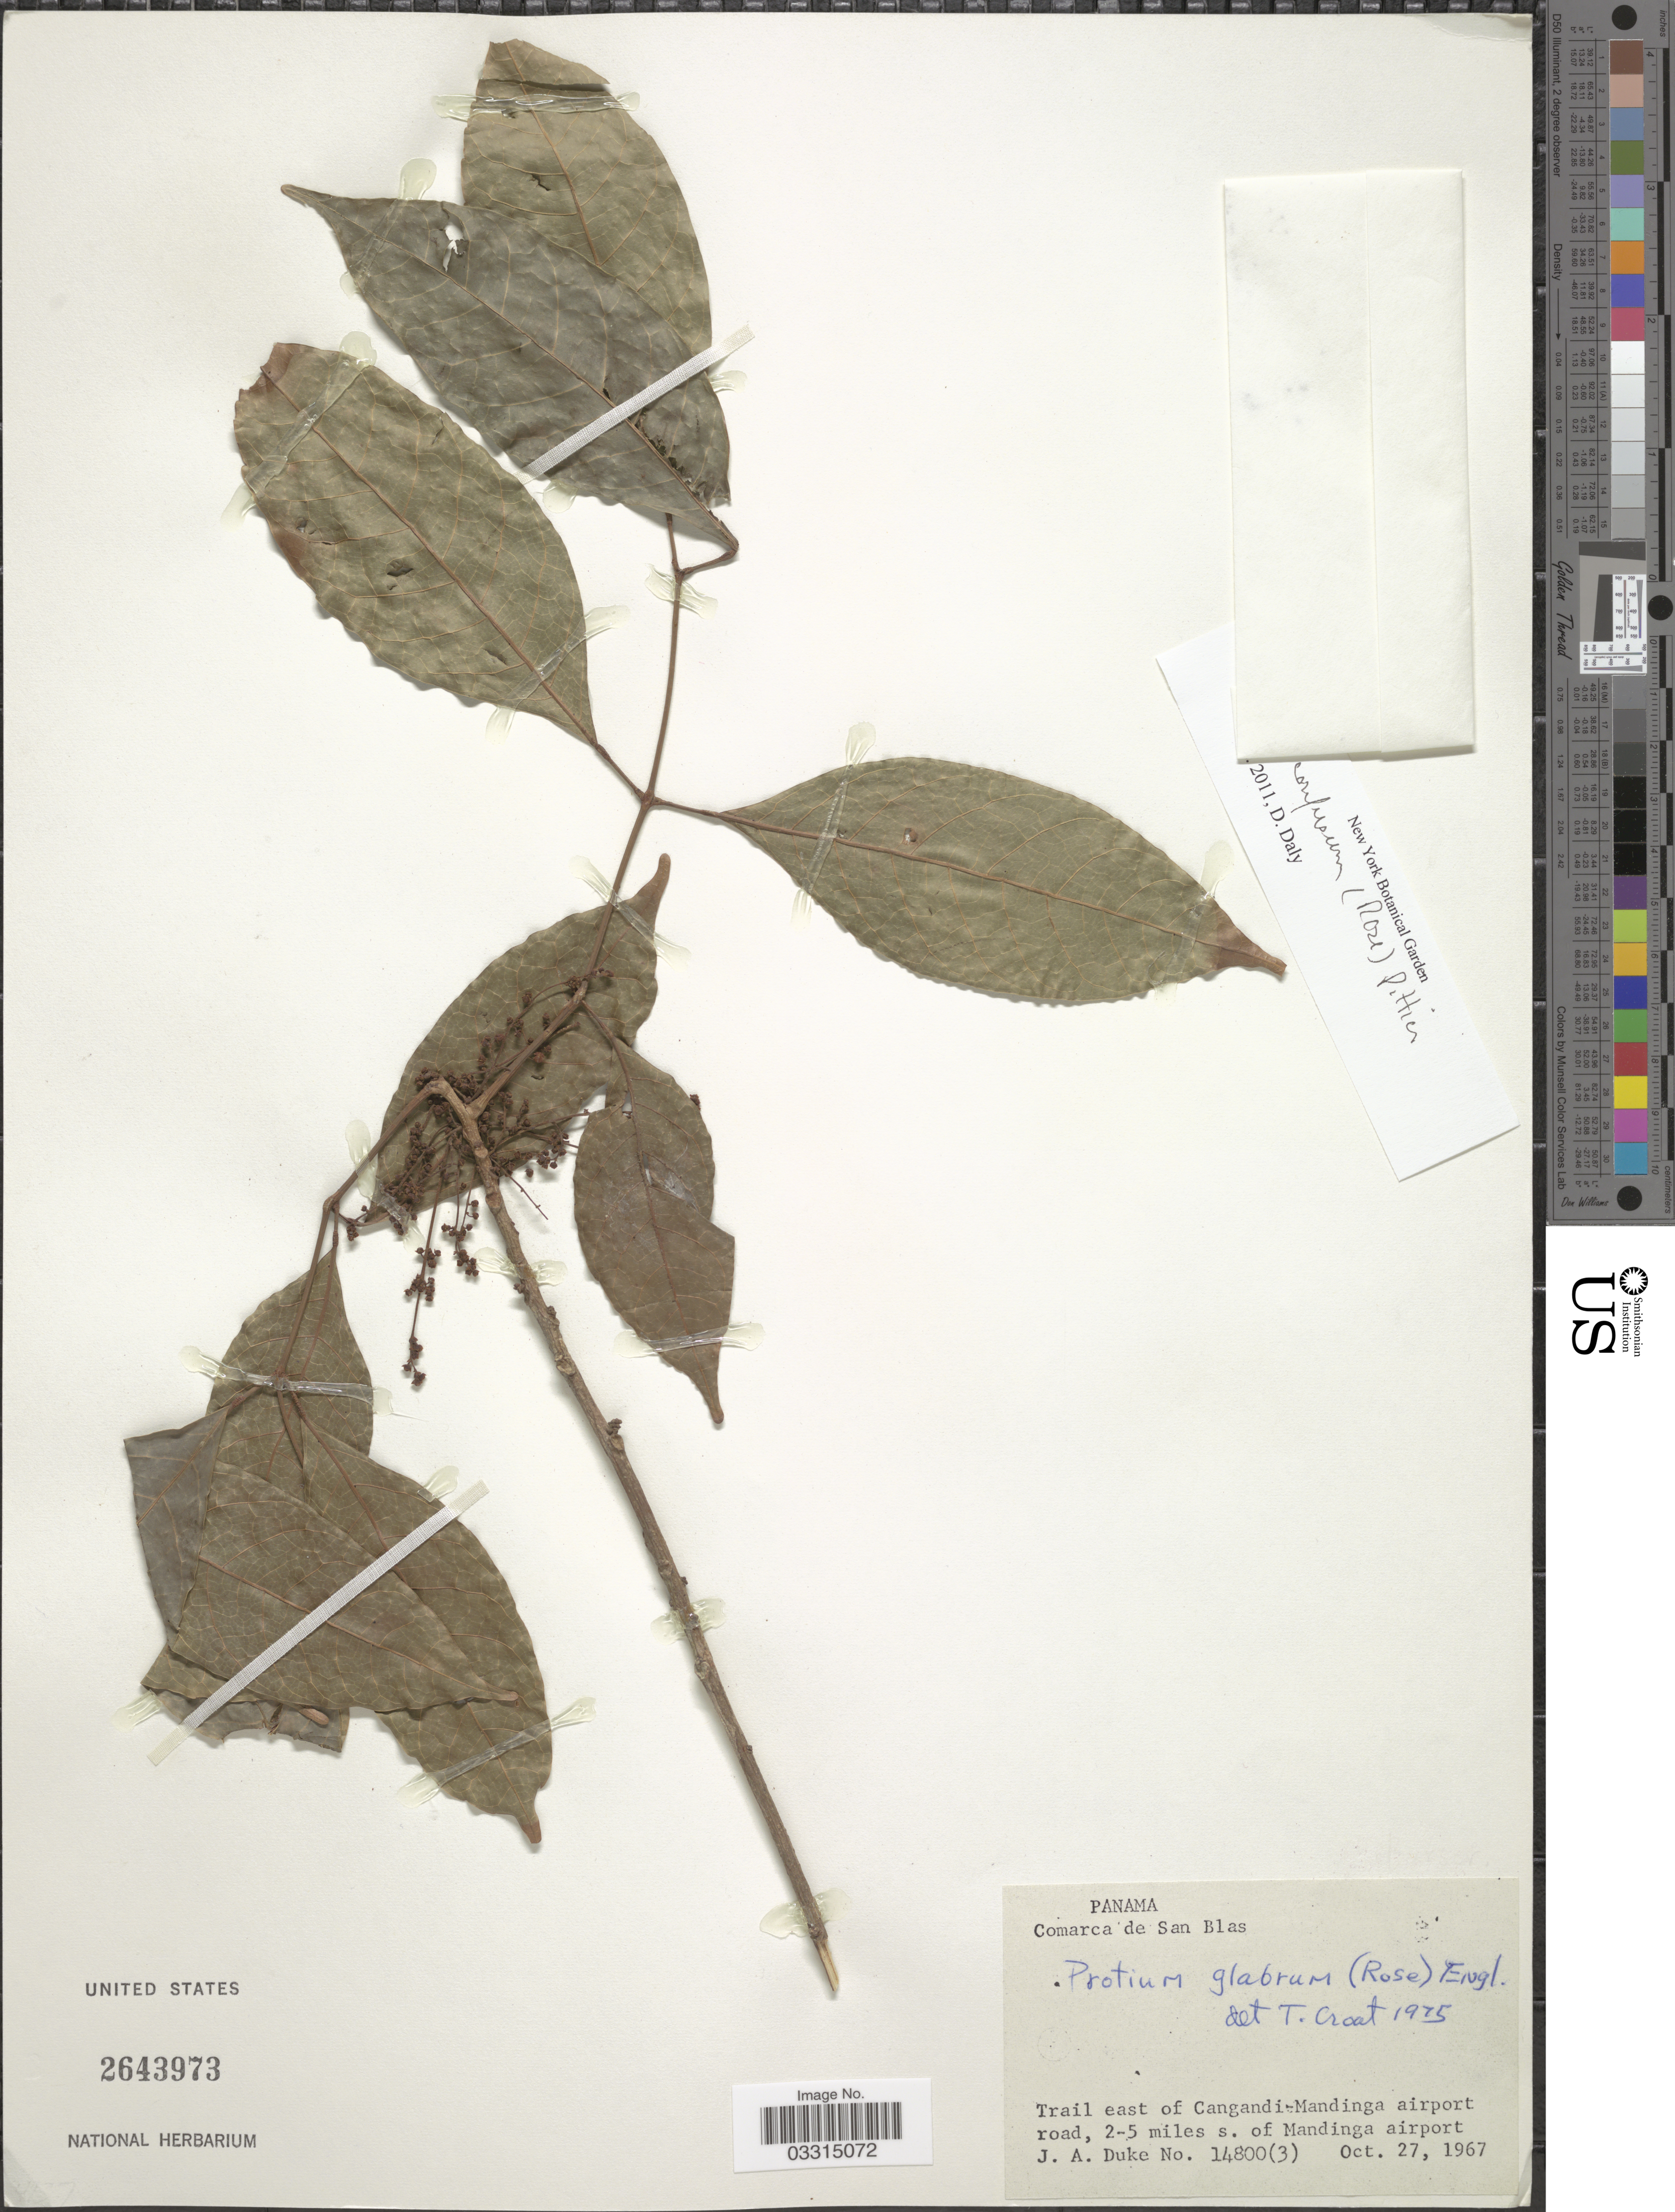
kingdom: Plantae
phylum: Tracheophyta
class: Magnoliopsida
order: Sapindales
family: Burseraceae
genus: Protium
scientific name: Protium confusum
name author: (Rose) Pittier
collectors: J. A. Duke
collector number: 14800(3)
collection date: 1967-10-27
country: Panama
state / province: Kuna Yala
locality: Comarca de San Blas. Trail east of Cangandi-Mandinga airport road, 2-5 miles s. of Mandinga airport.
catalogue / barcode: US 2643973